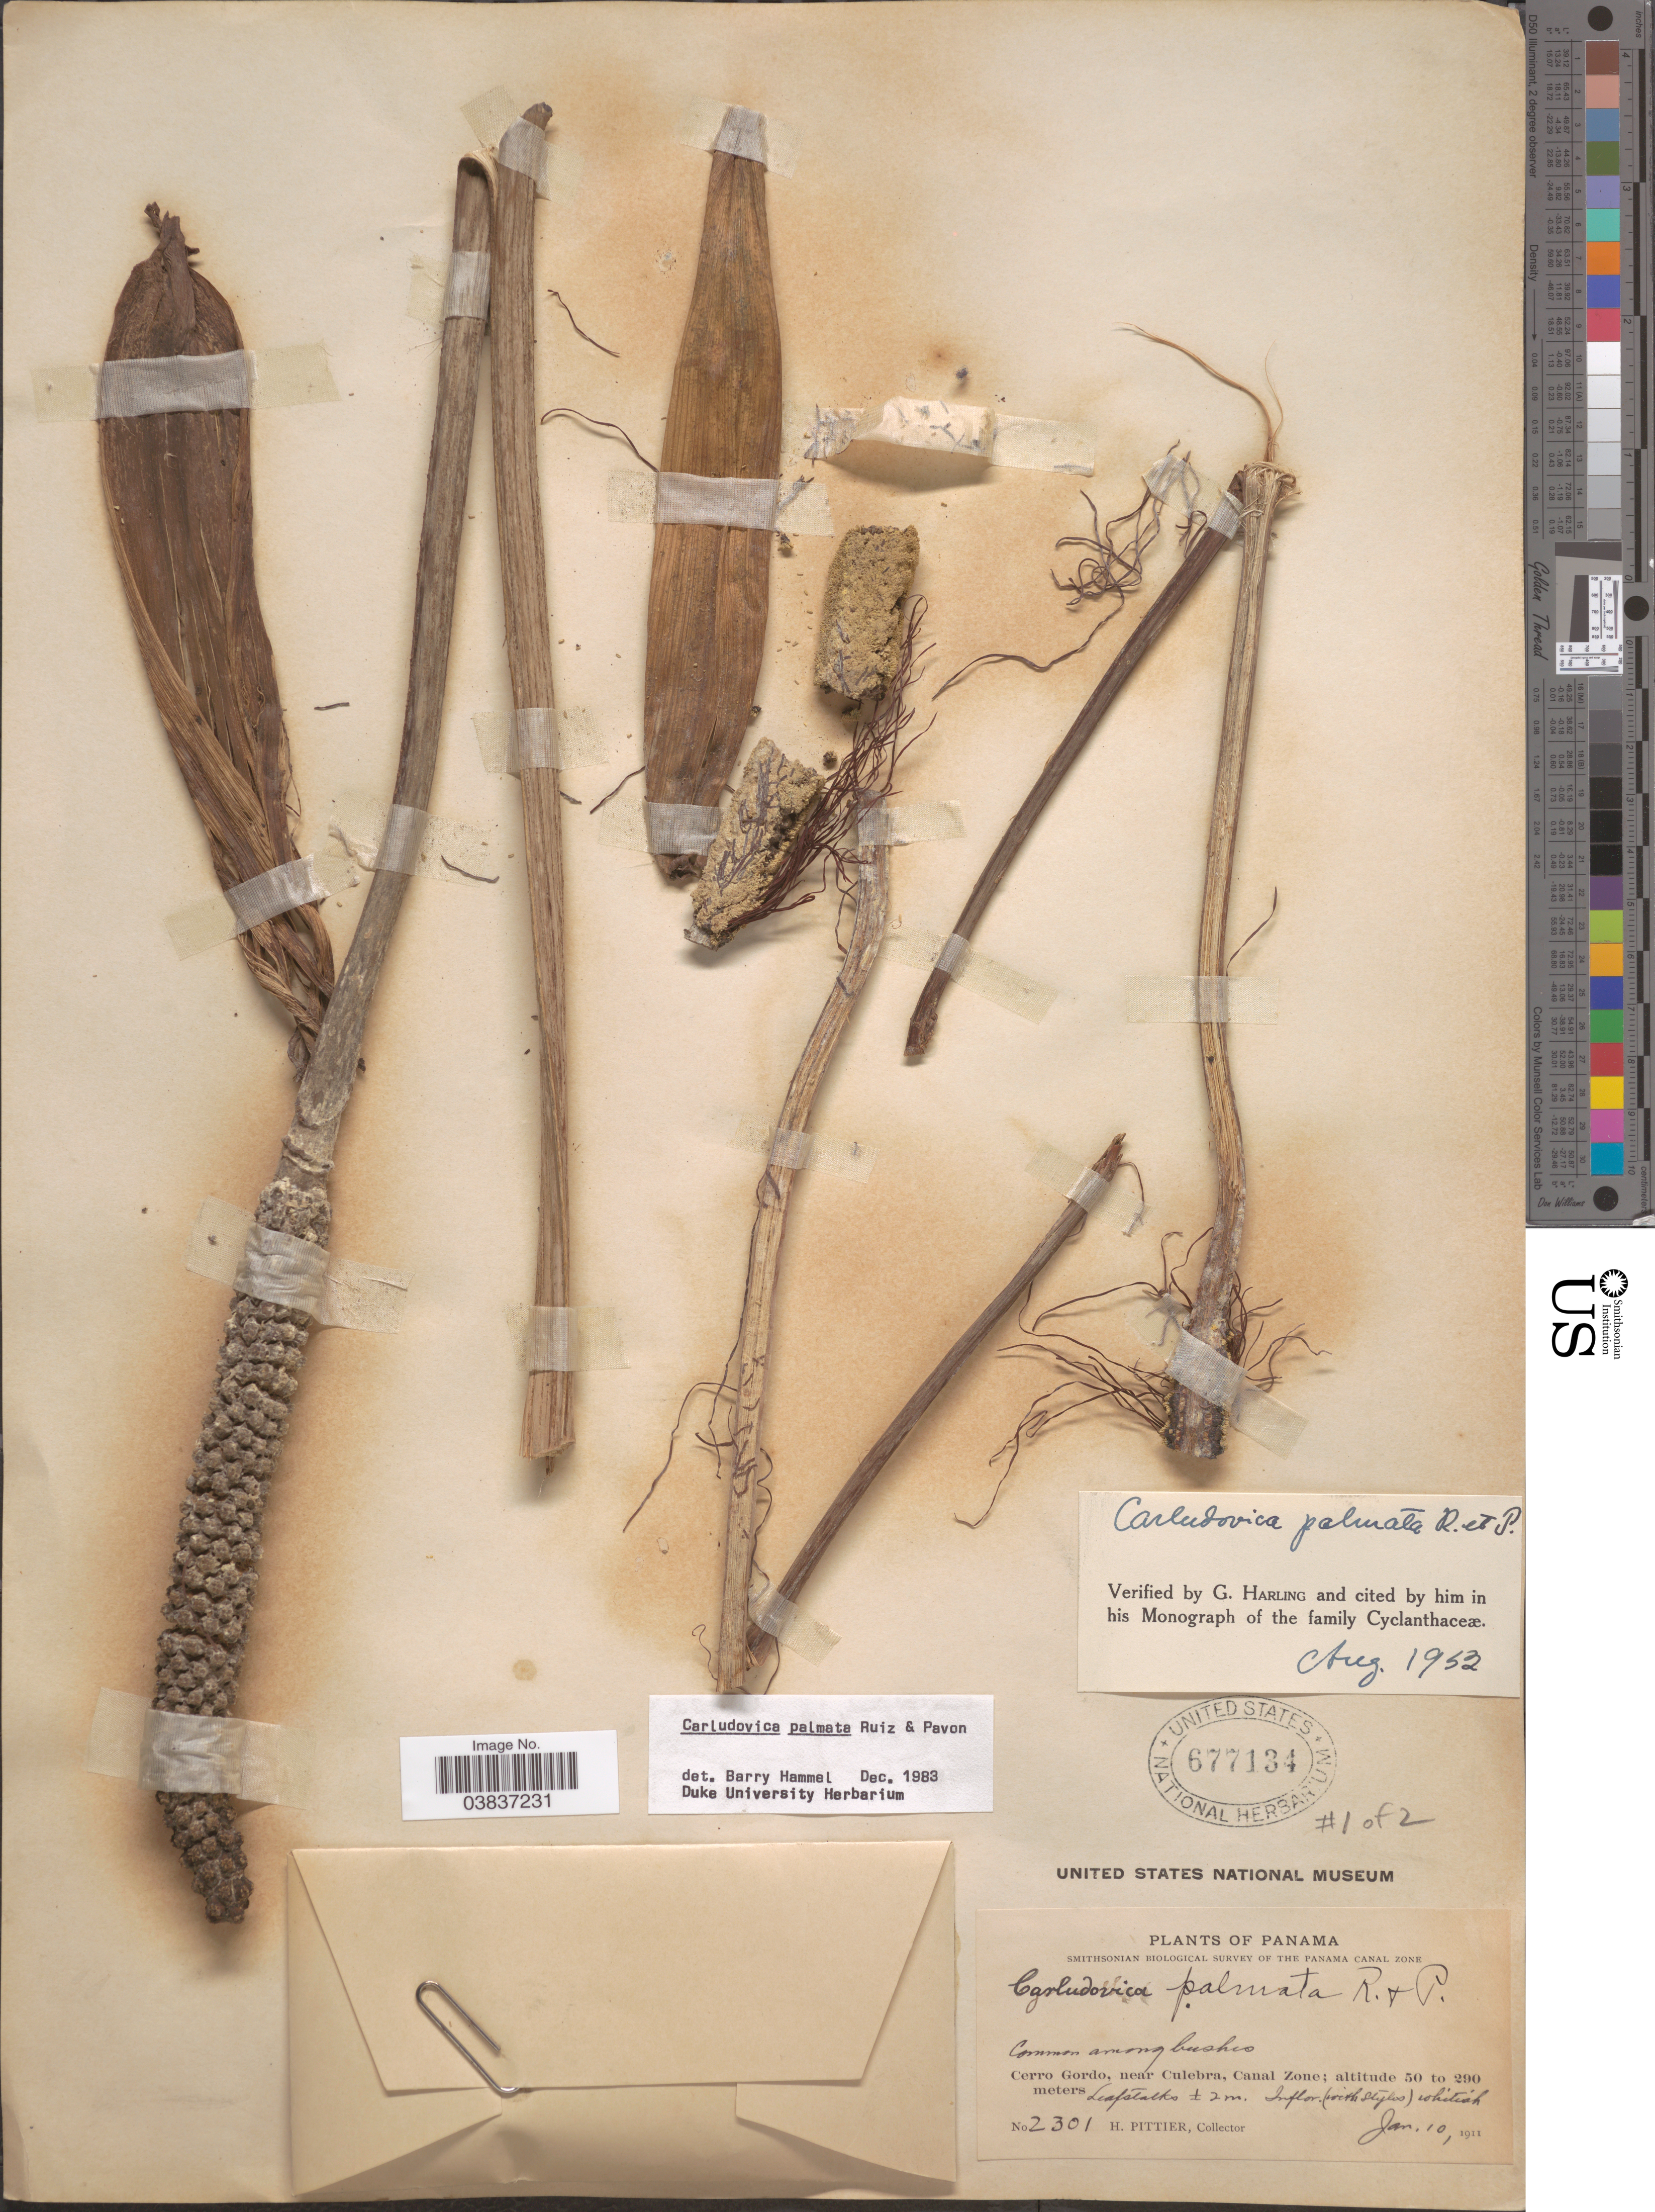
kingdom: Plantae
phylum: Tracheophyta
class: Liliopsida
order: Pandanales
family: Cyclanthaceae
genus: Carludovica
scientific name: Carludovica palmata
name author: Ruiz & Pav.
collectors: H. F. Pittier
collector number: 2301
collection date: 1911-01-10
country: Panama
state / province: Colón / Panamá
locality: The Panama Canal Zone. Cerro Gordo, near Culebra, Canal Zone.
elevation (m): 50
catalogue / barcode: US 677134